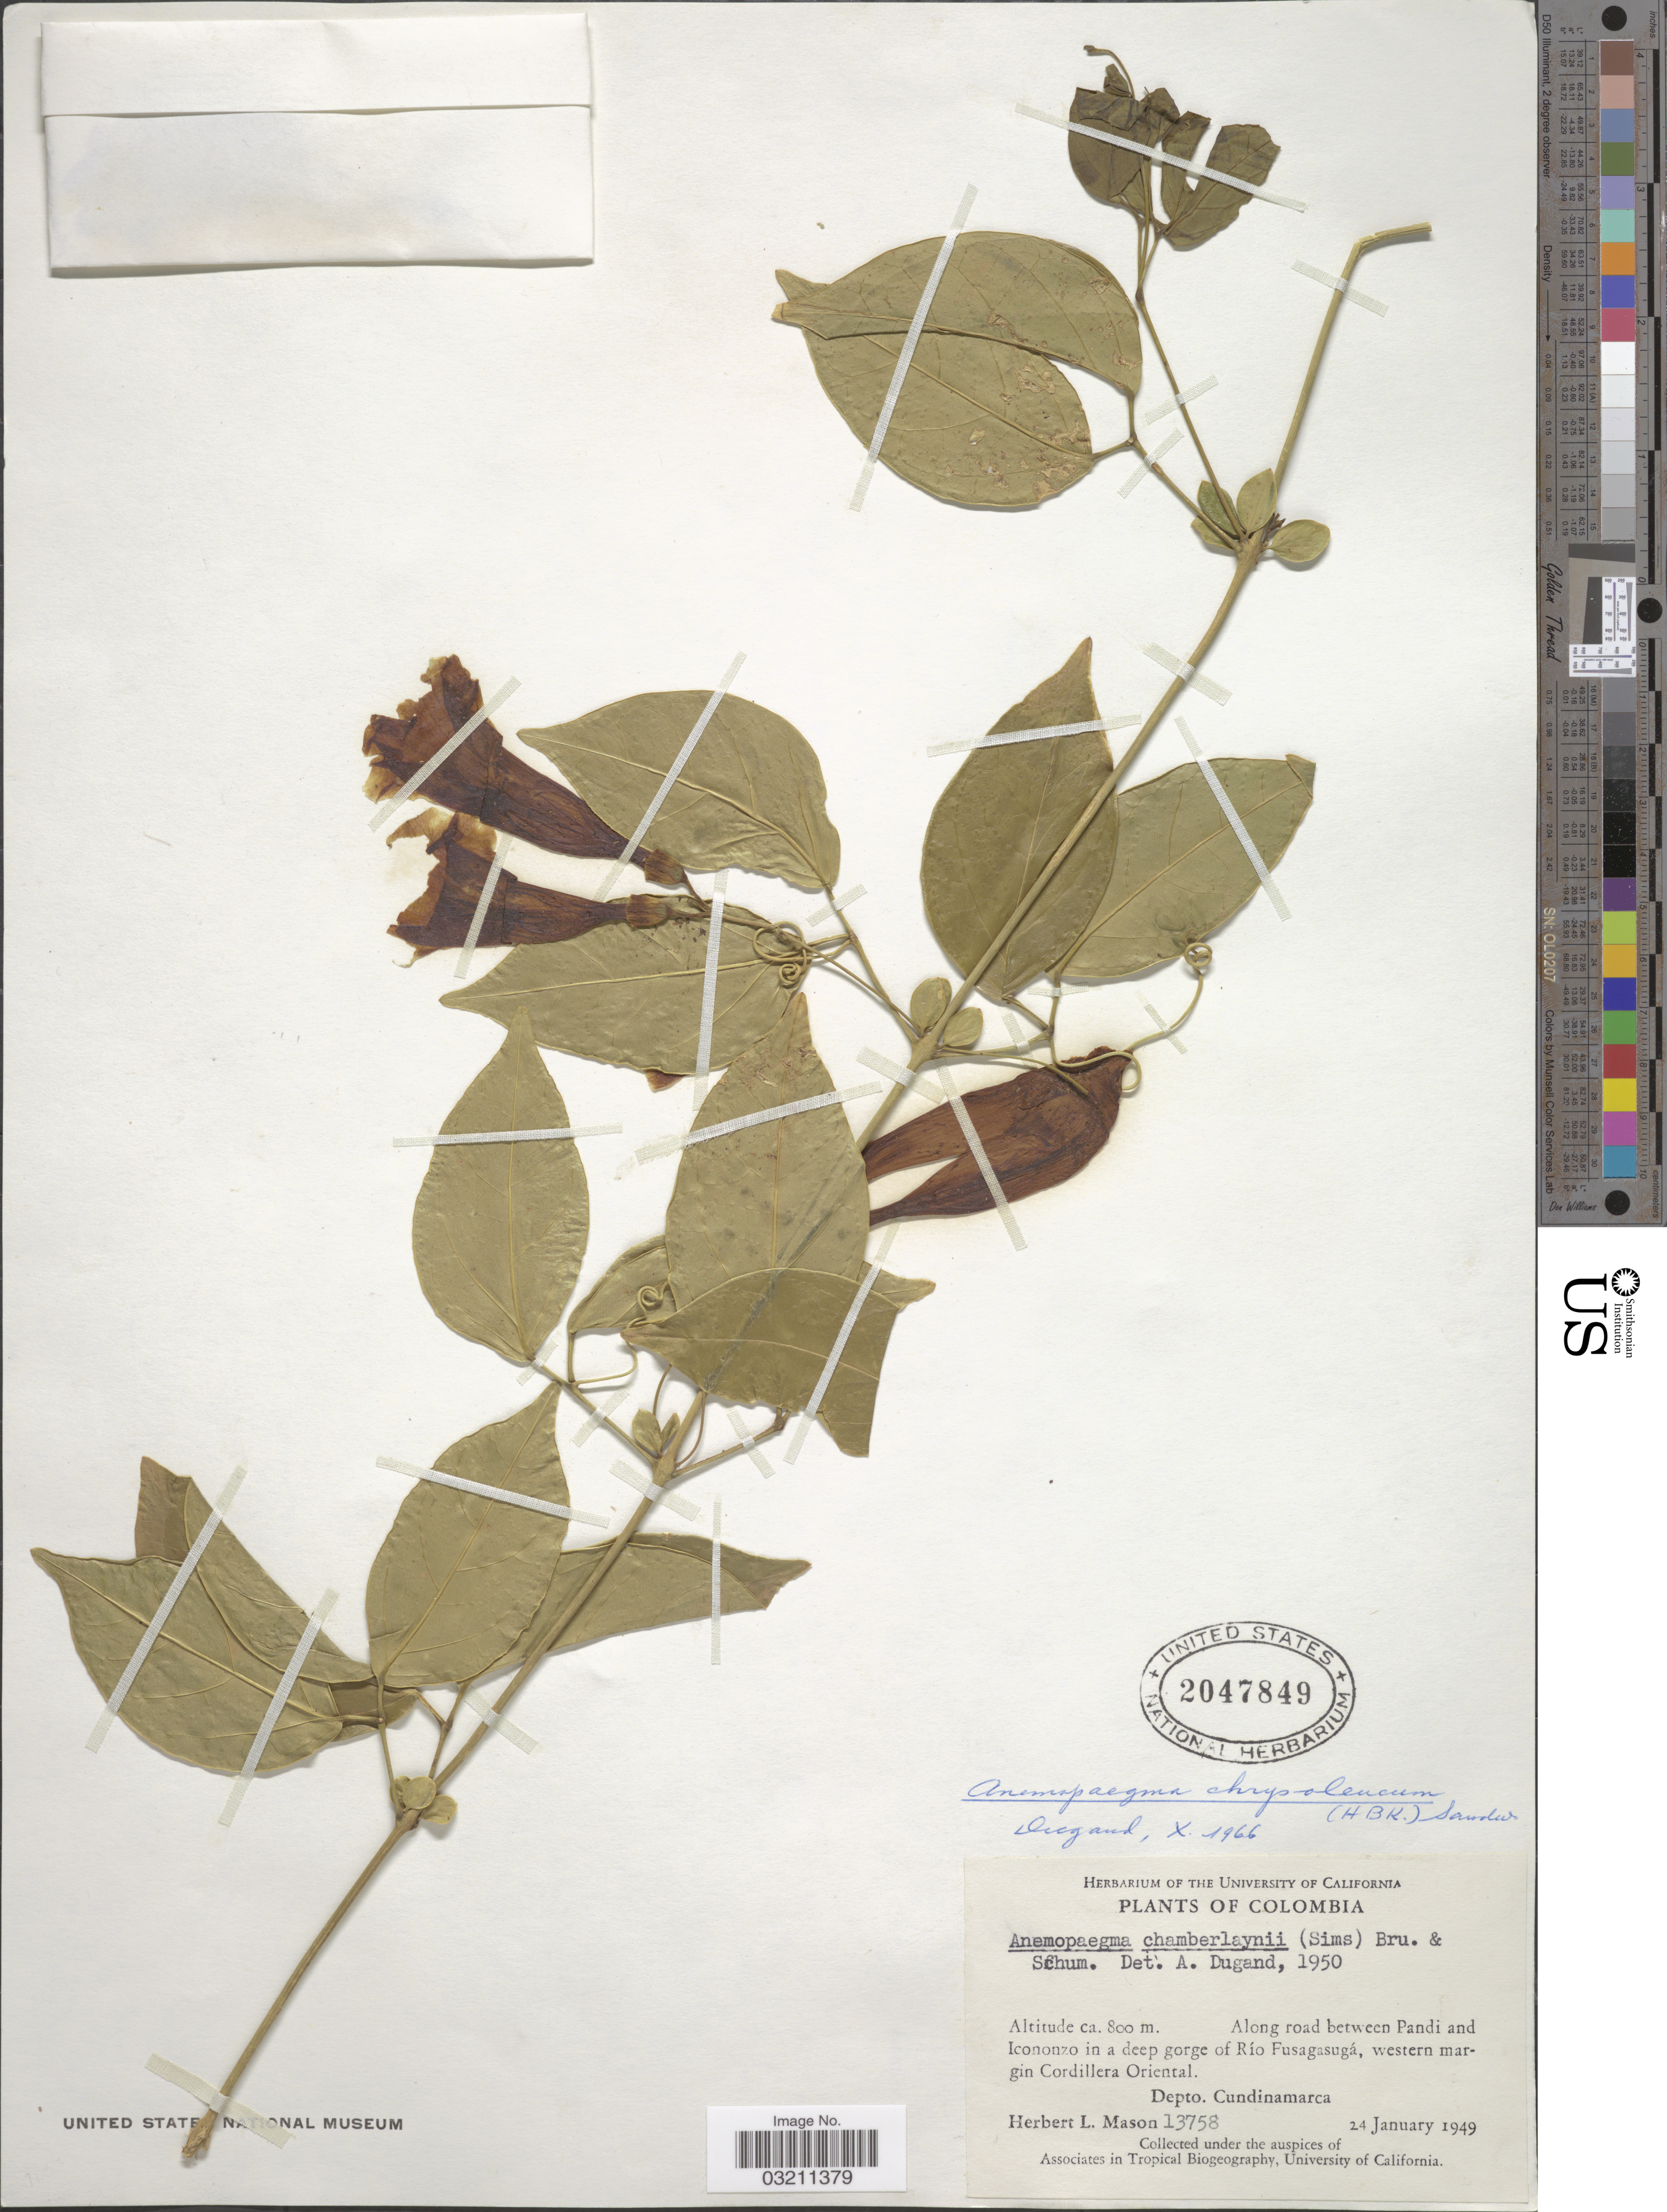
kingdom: Plantae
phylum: Tracheophyta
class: Magnoliopsida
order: Lamiales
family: Bignoniaceae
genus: Anemopaegma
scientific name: Anemopaegma chrysoleucum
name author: (Kunth) Sandwith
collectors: H. L. Mason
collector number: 13758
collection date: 1949-01-24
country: Colombia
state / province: Cundinamarca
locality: Along road between Pandi and Icononzo in a deep gorge of Río Fusagasugá, western margin Cordillera Oriental. Depto. Cundinamarca.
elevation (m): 800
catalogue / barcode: US 2047849